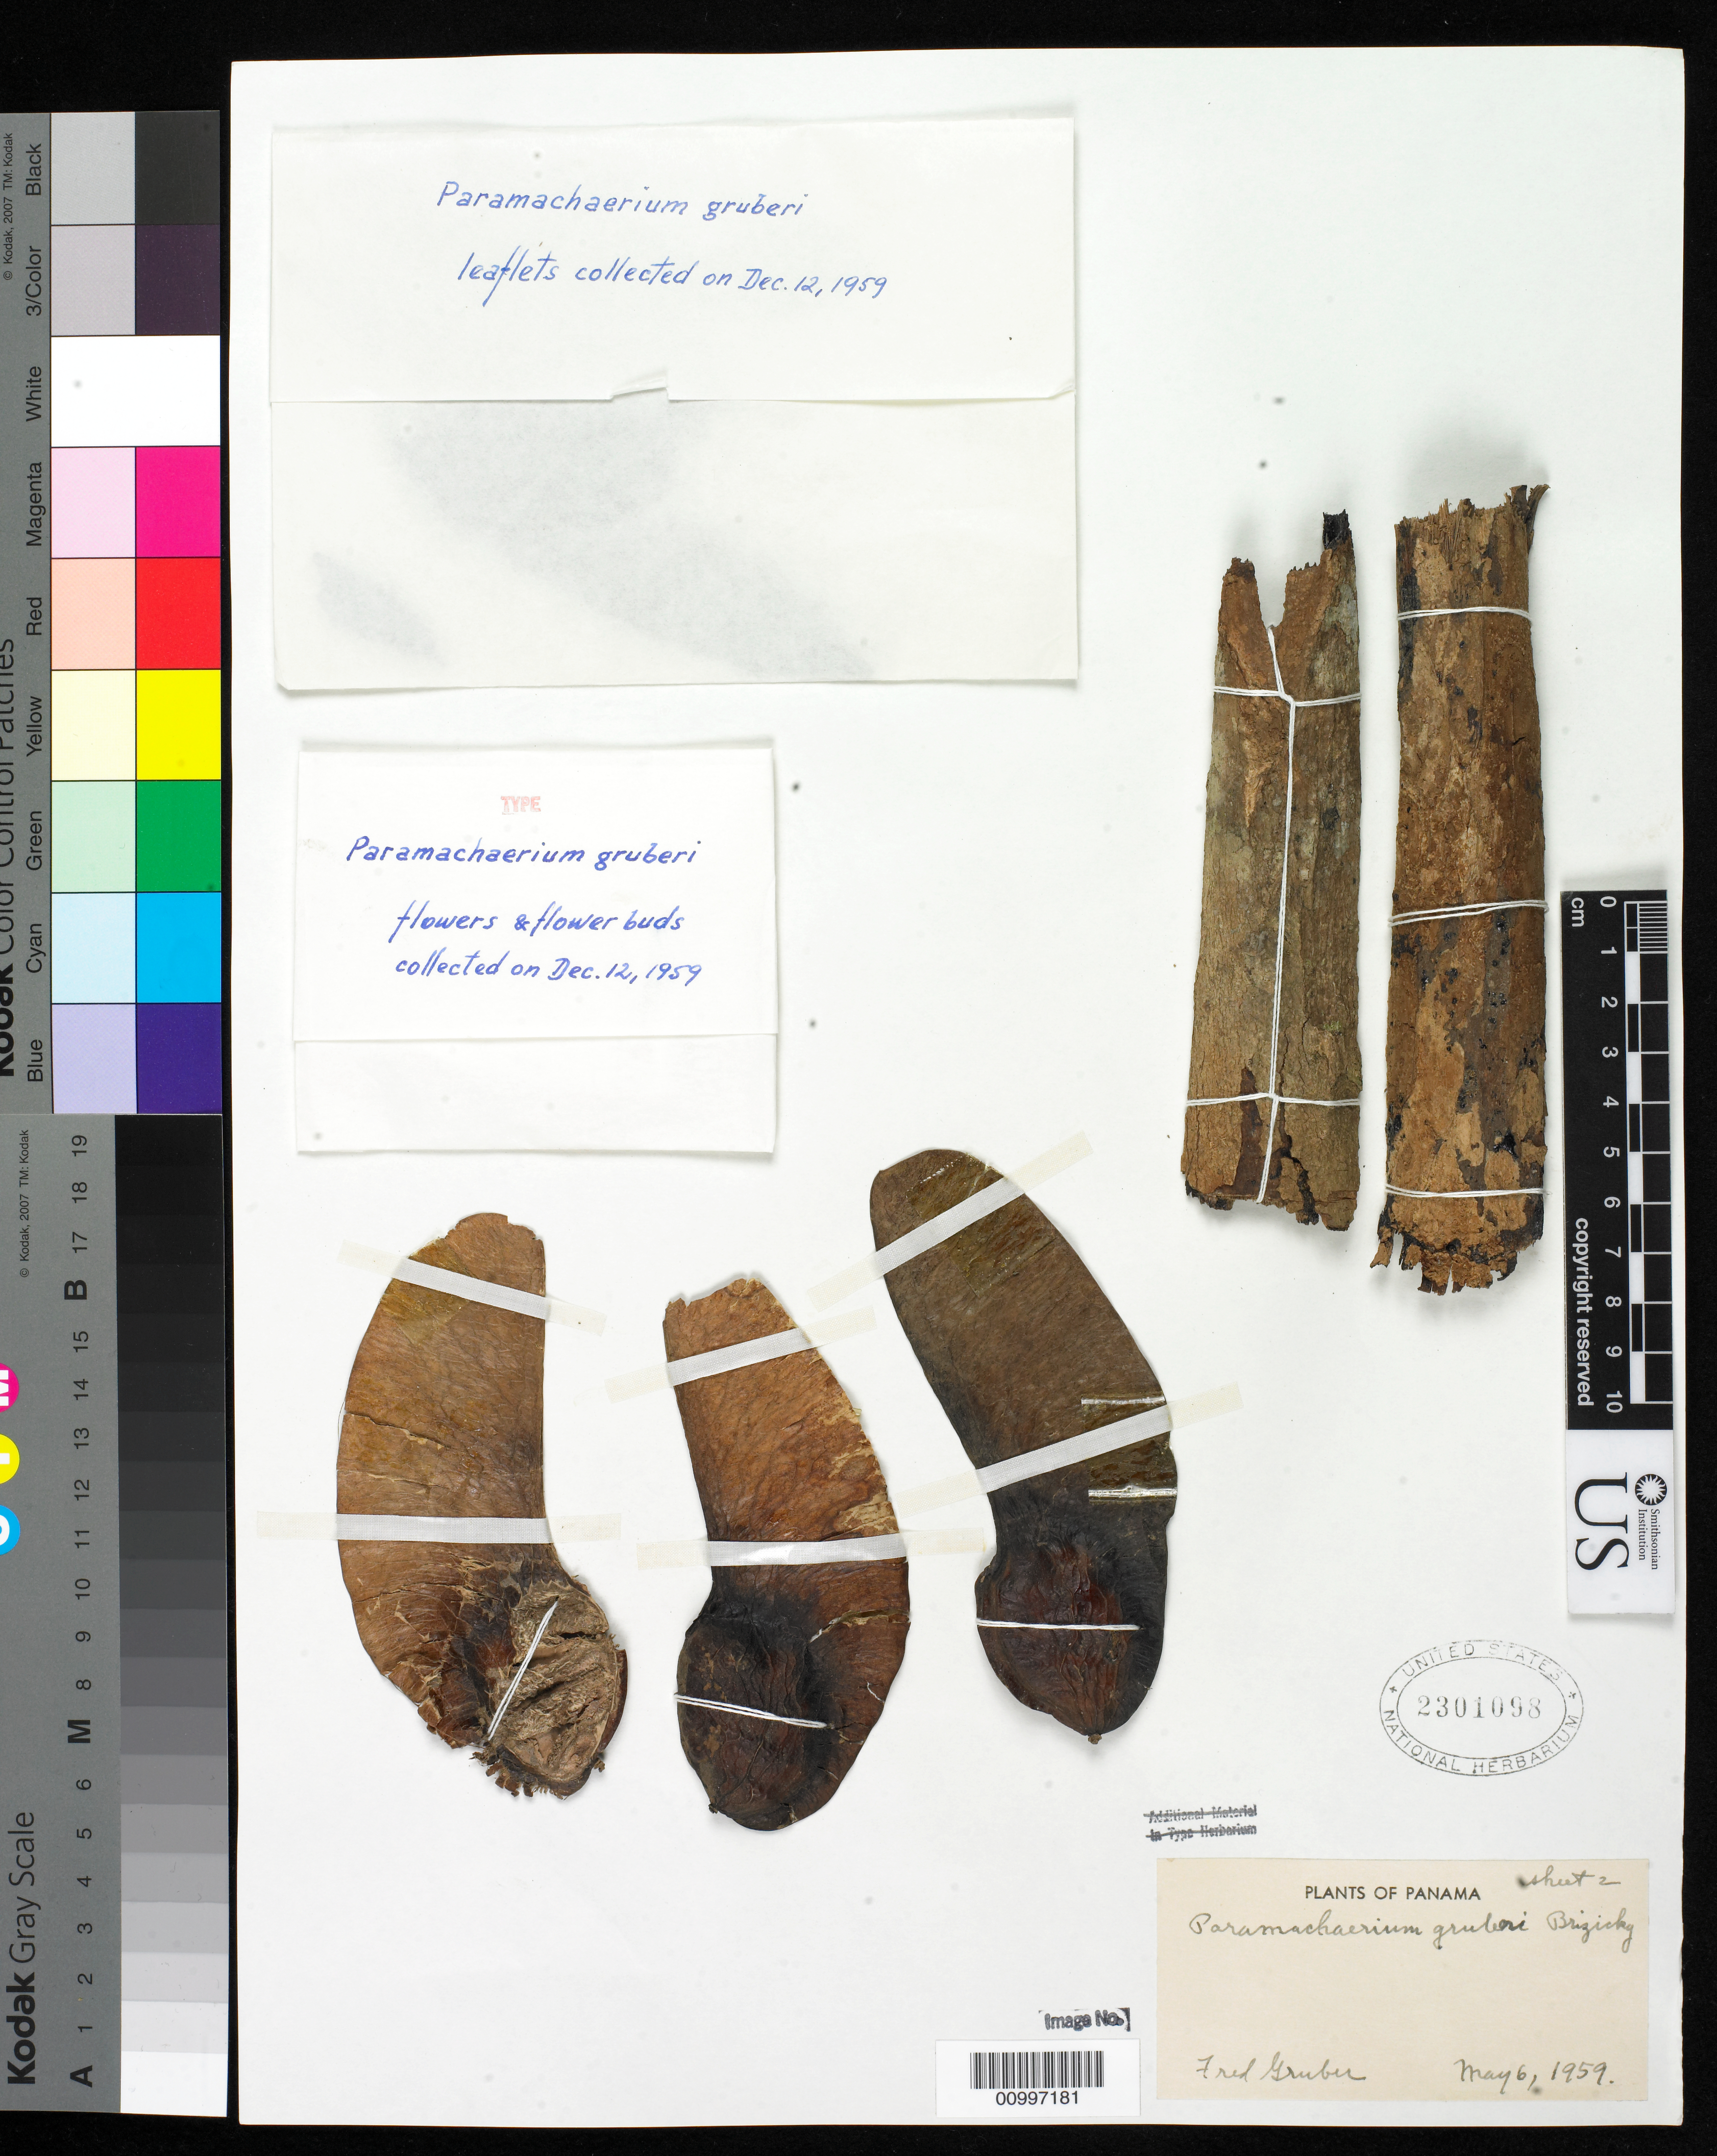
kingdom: Plantae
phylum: Tracheophyta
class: Magnoliopsida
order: Fabales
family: Fabaceae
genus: Paramachaerium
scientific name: Paramachaerium gruberi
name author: Brizicky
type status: Syntype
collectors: F. Gruber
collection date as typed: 06 May 1959 and 12 Dec 1959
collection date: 1959-05-06,1959-12-12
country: Panama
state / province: Chiriquí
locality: Comarca del Barú, area west of Puerto Armuelles.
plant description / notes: Protologue shows photograph of (only) NMNH 2301097 as "type" but collections made from same tree on different dates (sterile, 28 Aug. 1958; fruits, 6 May 1959; flowers, 12 Dec 1959).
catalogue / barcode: US 2301098